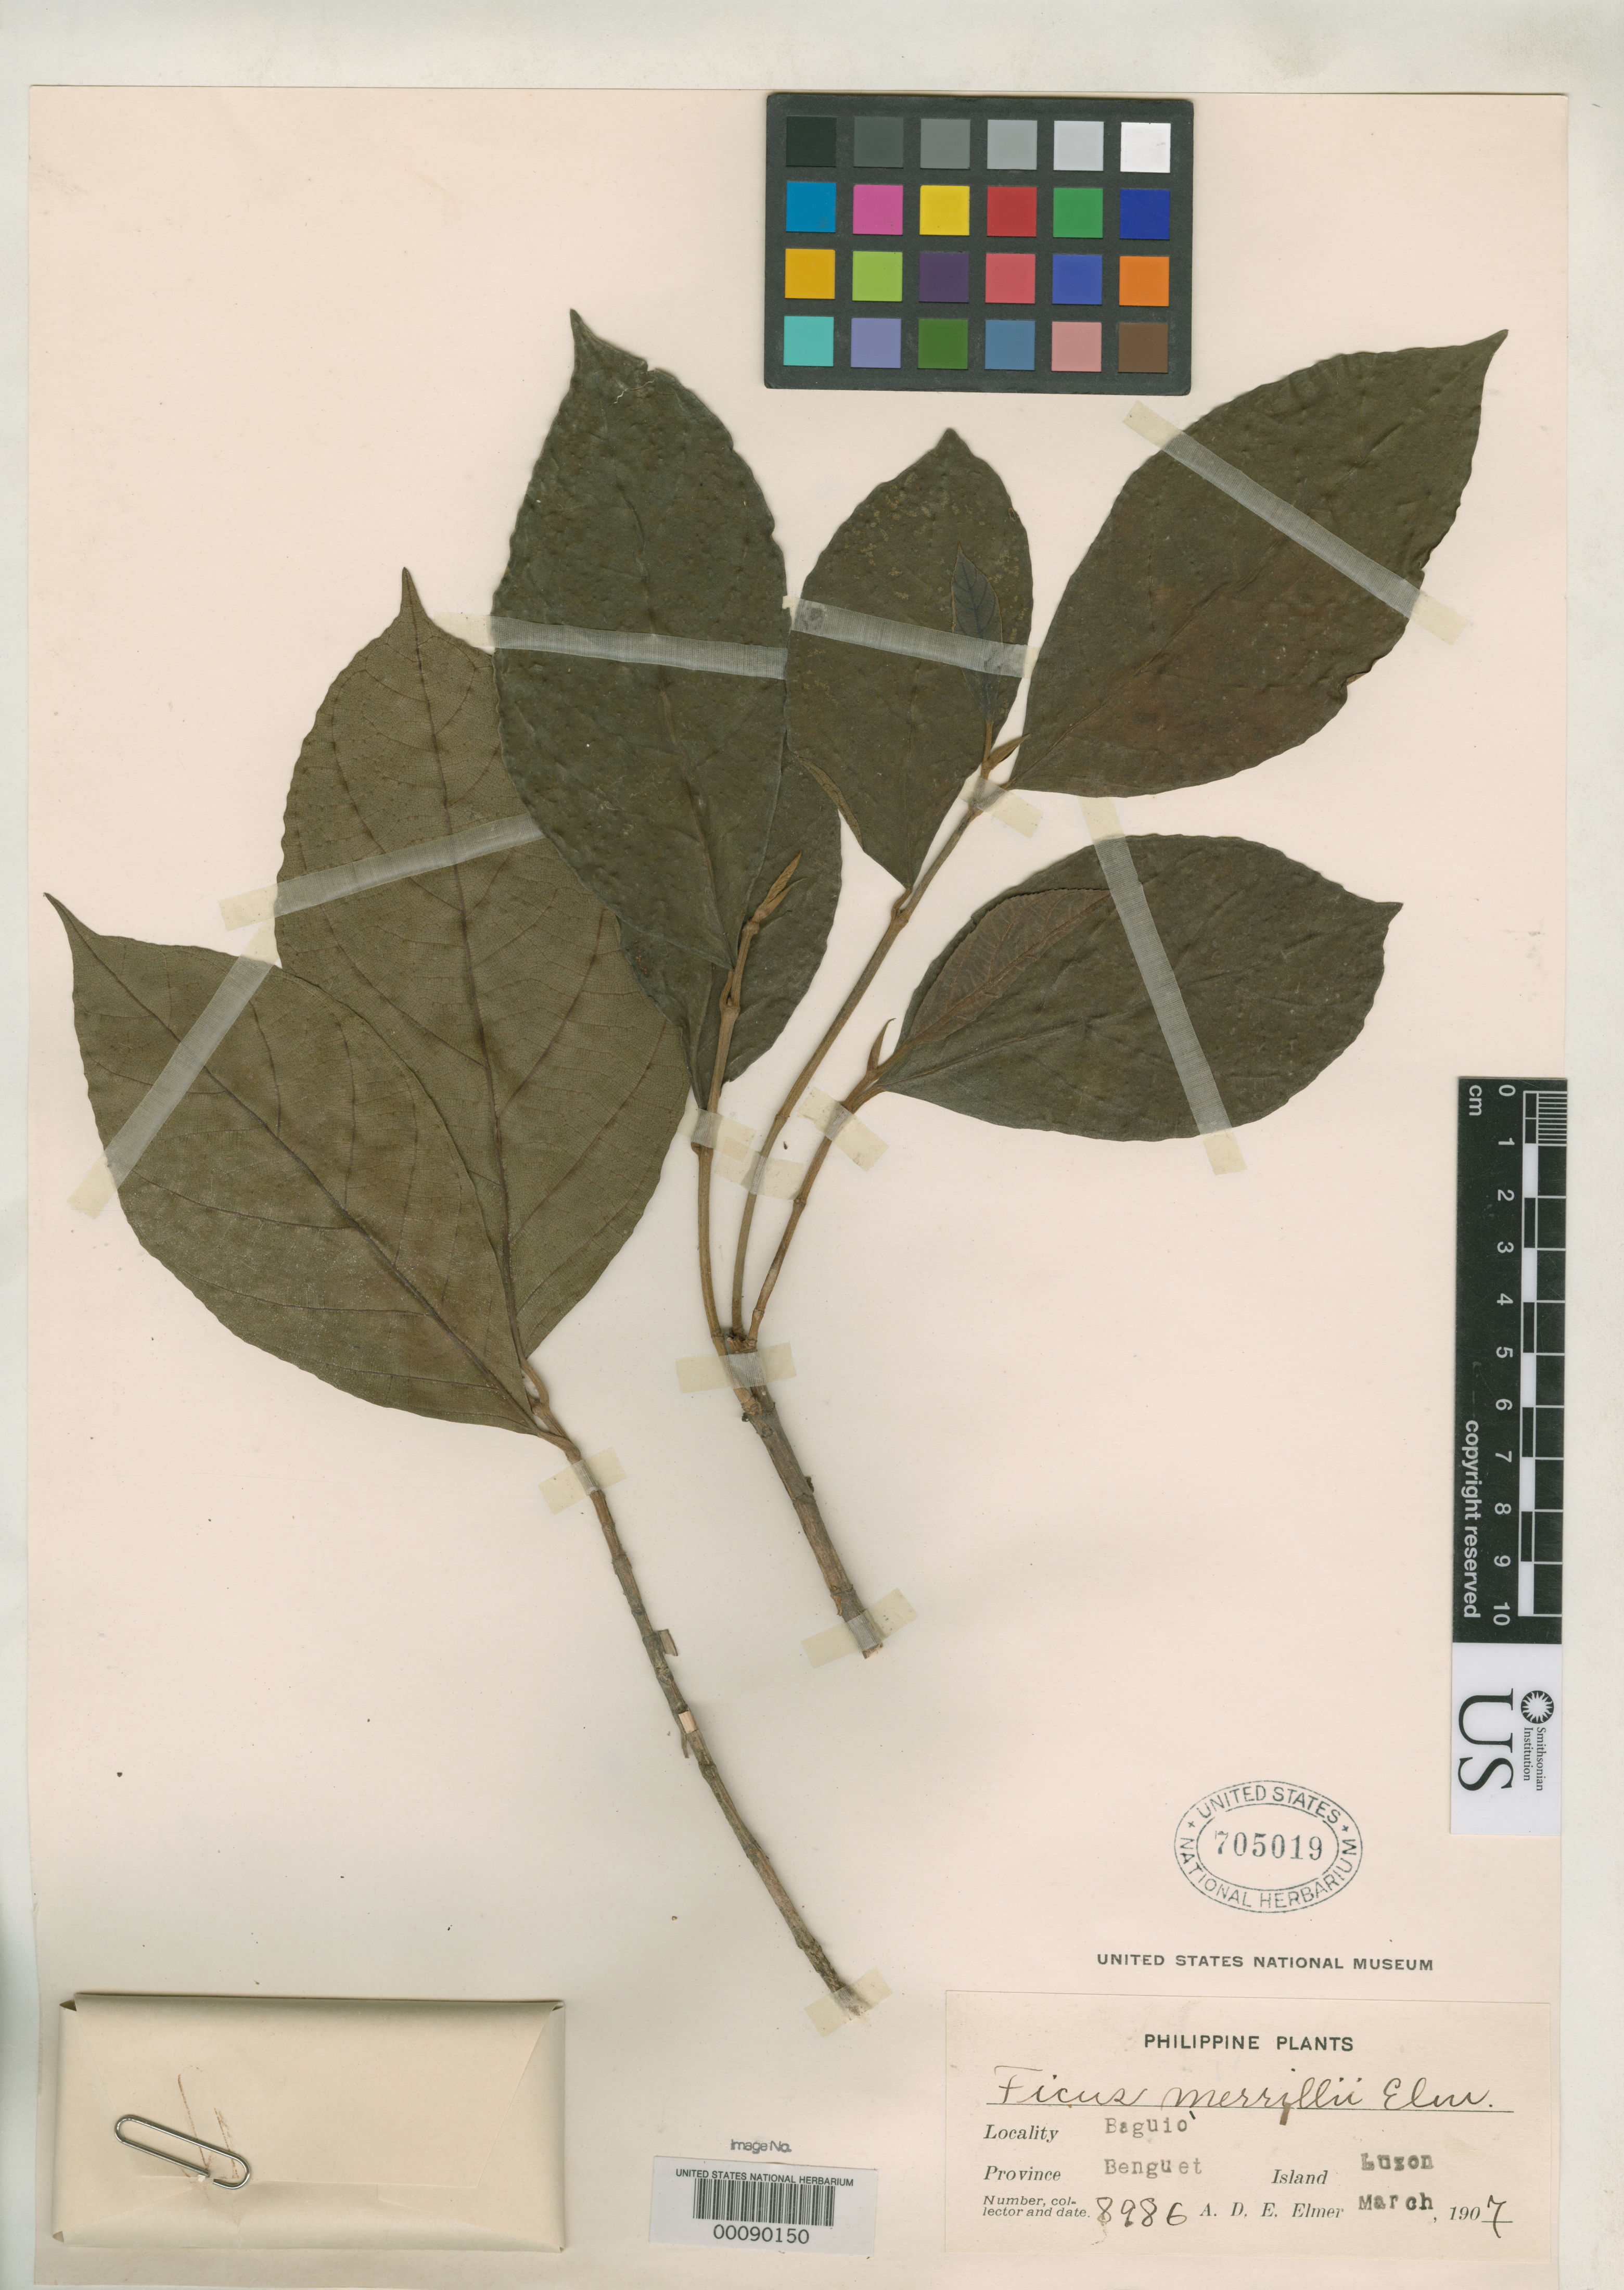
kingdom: Plantae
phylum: Tracheophyta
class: Magnoliopsida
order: Rosales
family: Moraceae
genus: Ficus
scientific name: Ficus merrillii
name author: Elmer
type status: Isotype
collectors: A. D. E. Elmer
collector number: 8986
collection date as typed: Nov 1907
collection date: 1907-11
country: Philippines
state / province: Cordillera (Administrative Region)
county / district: Benguet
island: Luzon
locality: Baguio.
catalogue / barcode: US 705019